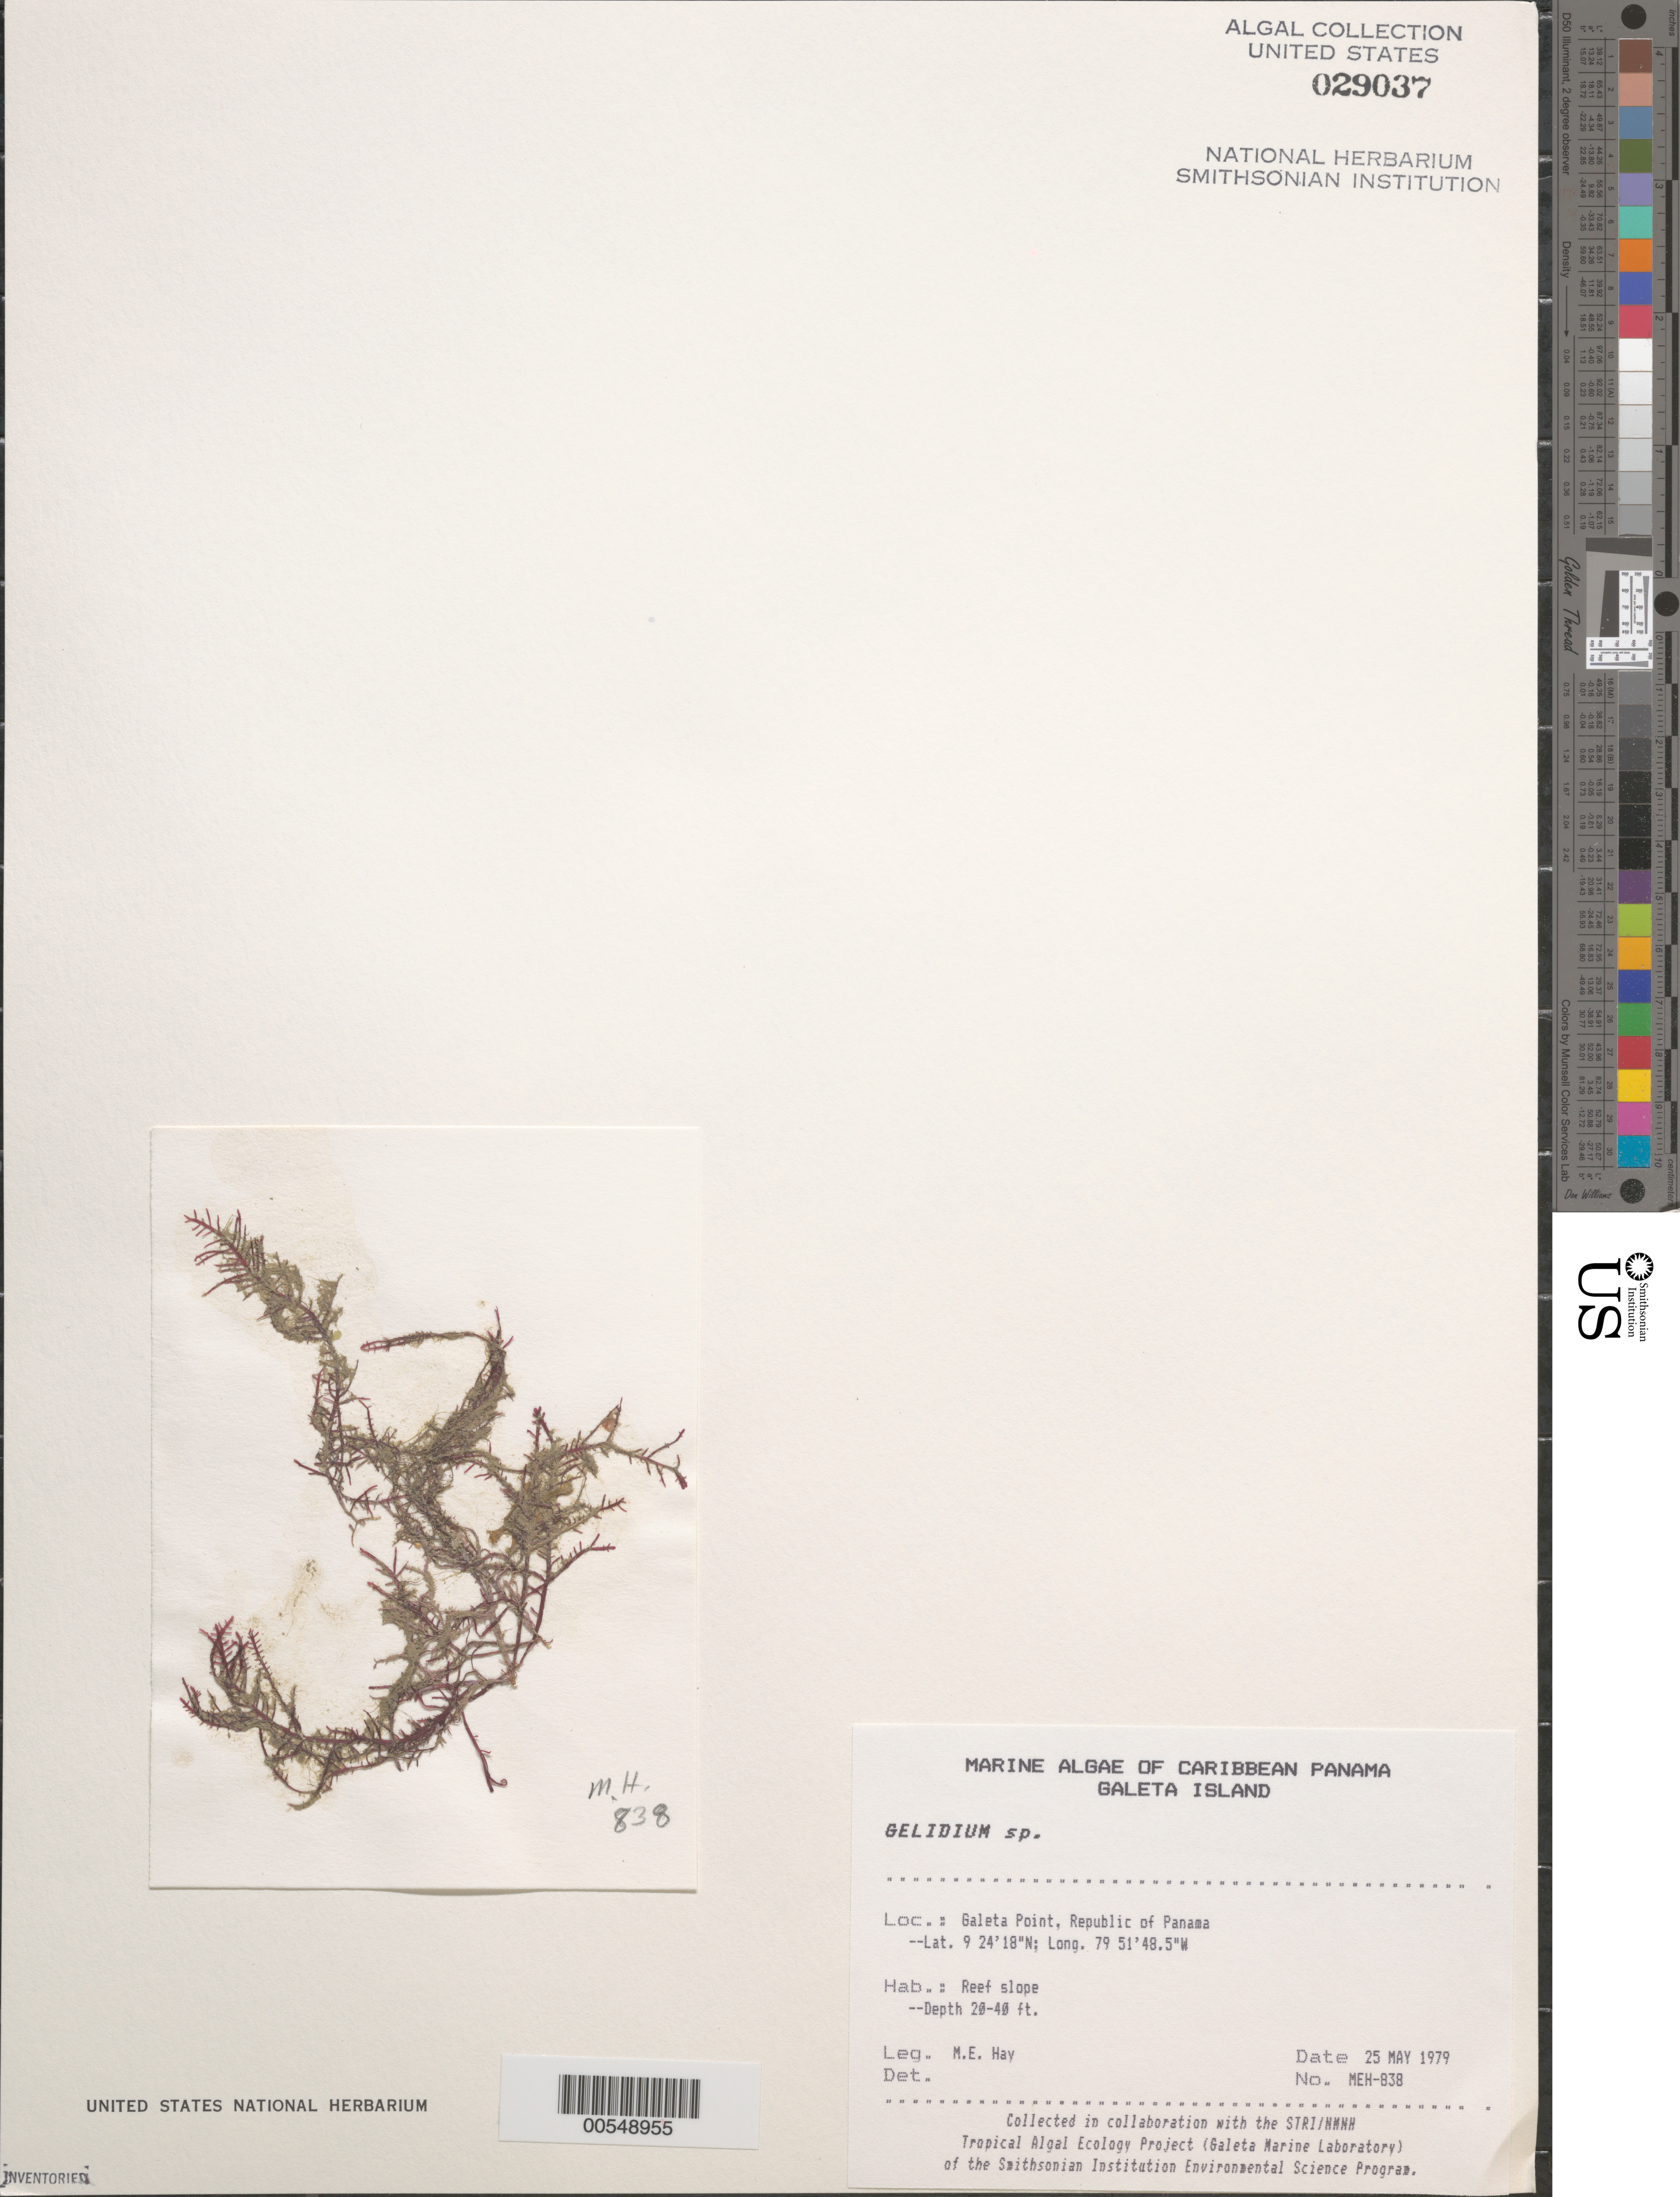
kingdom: Plantae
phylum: Rhodophyta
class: Florideophyceae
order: Gelidiales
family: Gelidiaceae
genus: Gelidium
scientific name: Gelidium sp.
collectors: M. E. Hay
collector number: MEH-838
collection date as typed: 25 May 1978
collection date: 1978-05-25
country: Panama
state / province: Colón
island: Galeta Island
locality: Galeta Point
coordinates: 9 24' 18" N, 79 51' 48.5" W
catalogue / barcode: US 29037